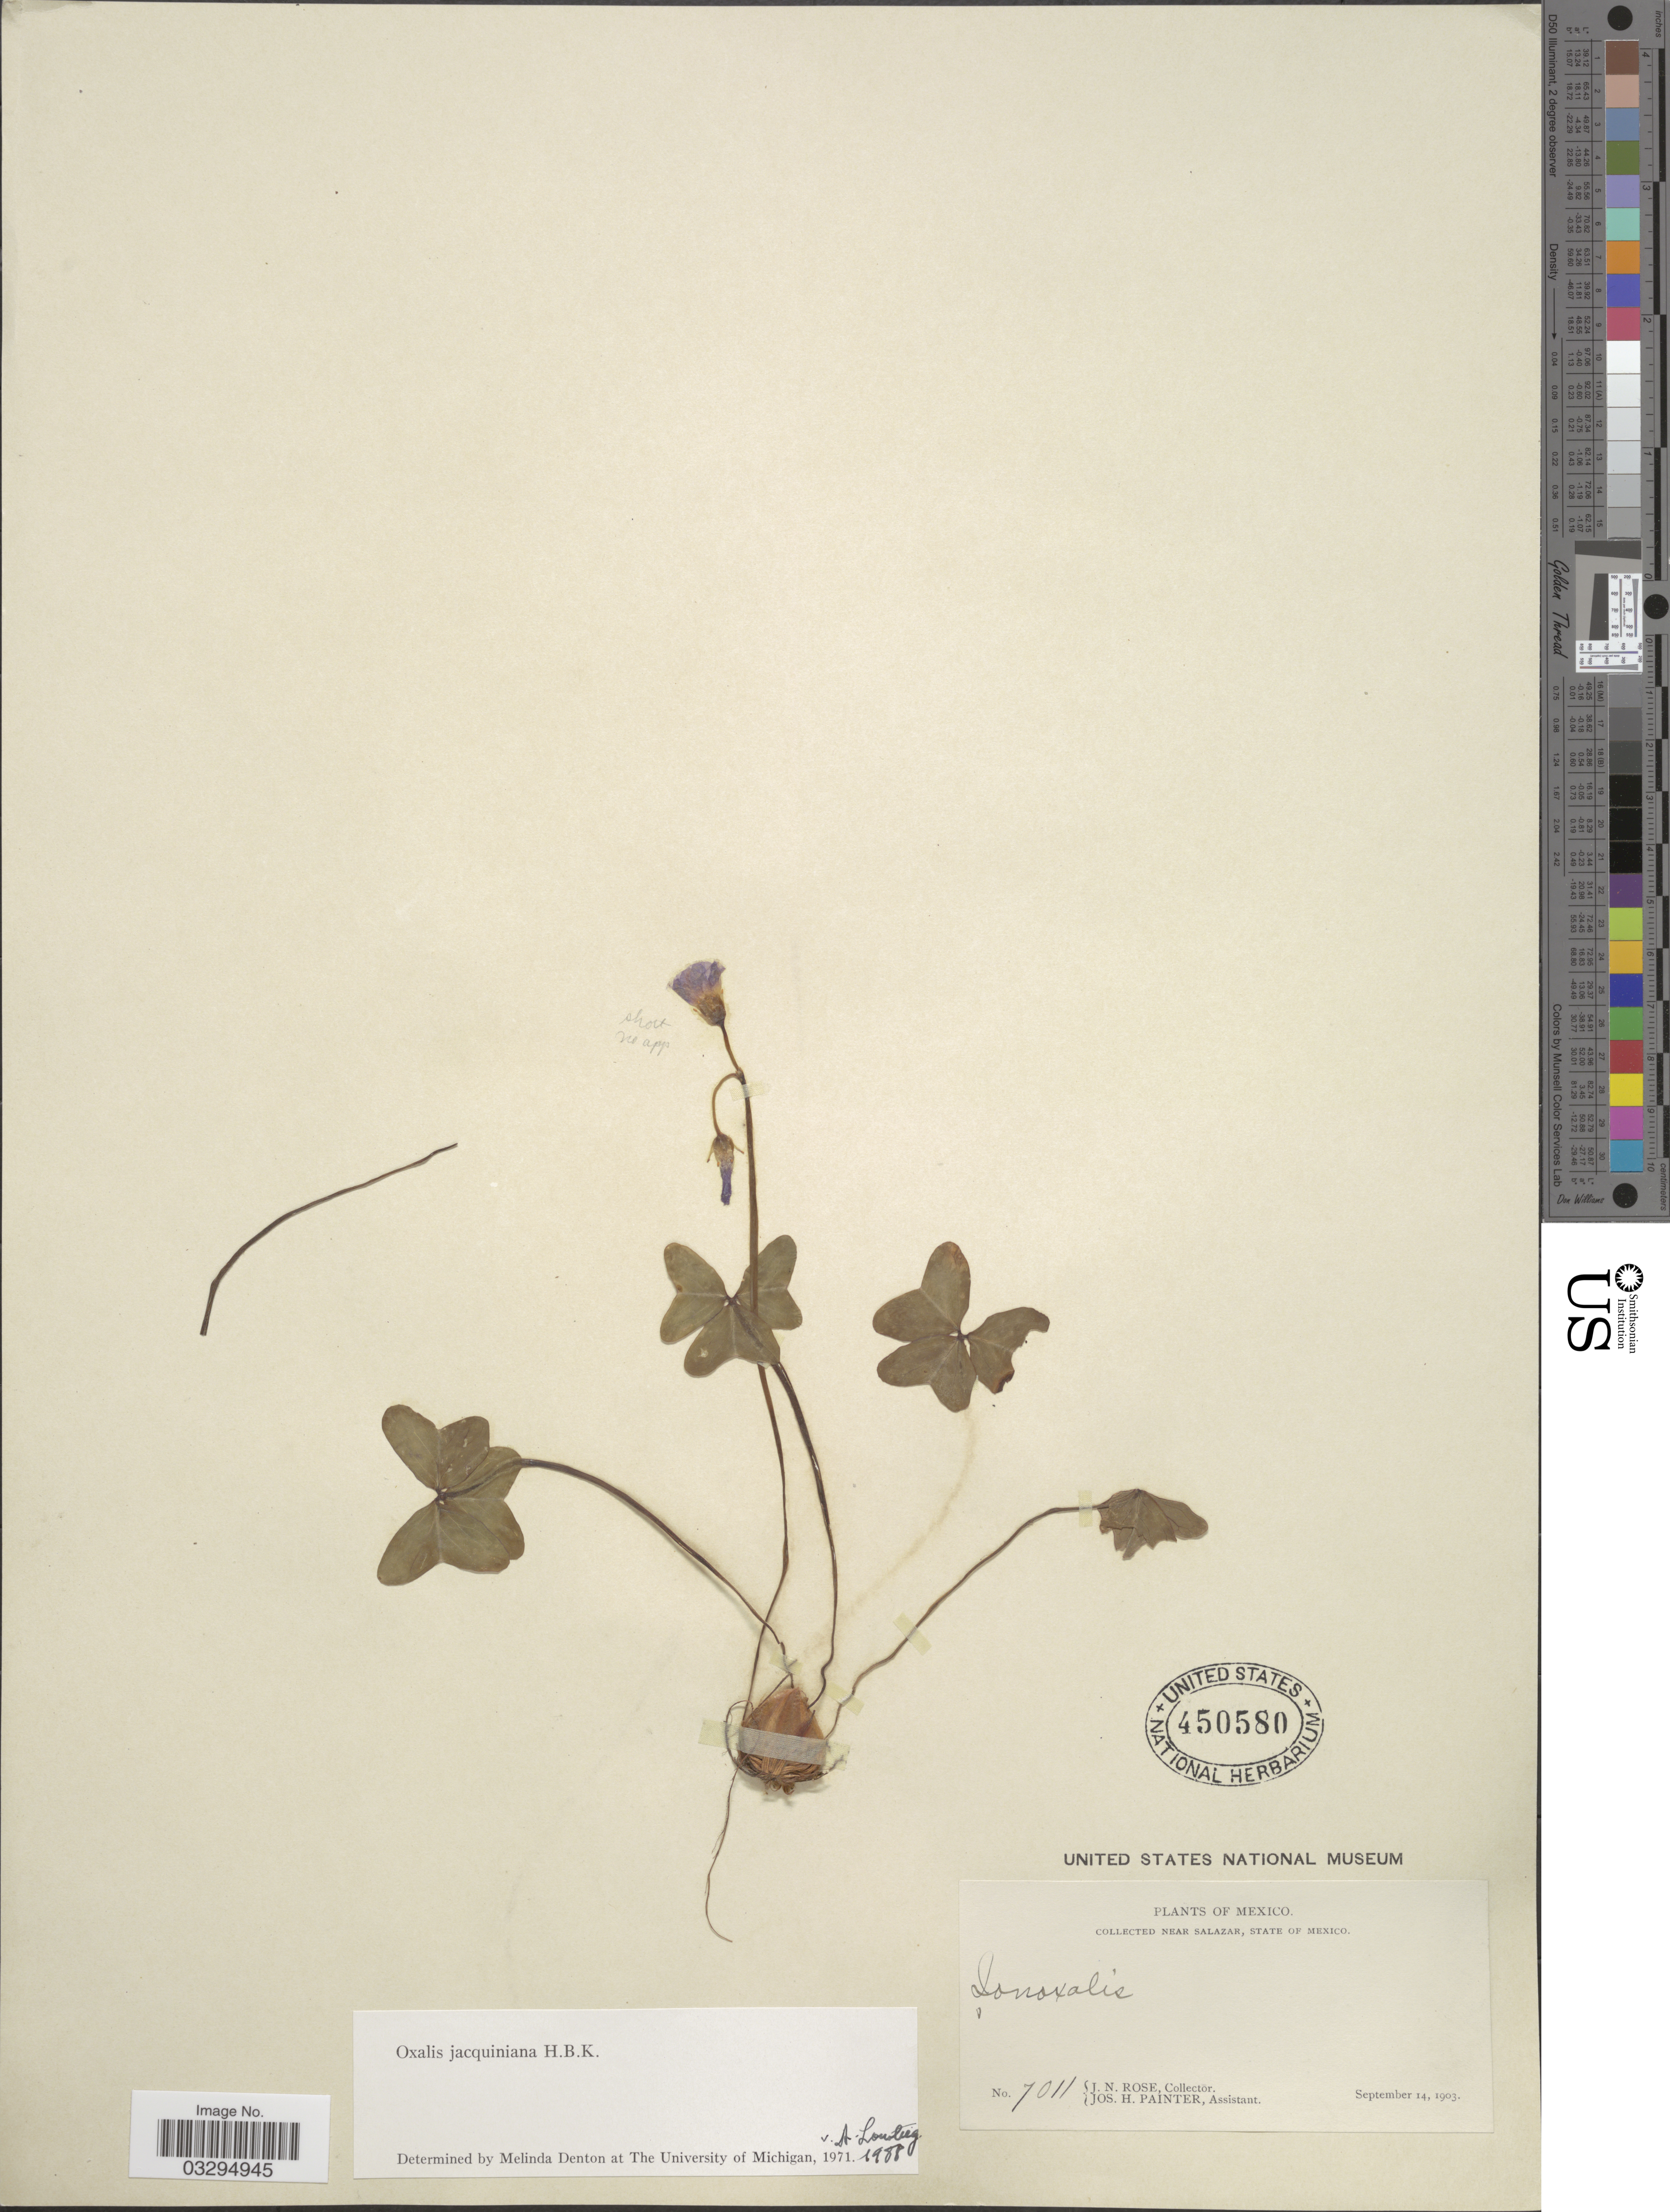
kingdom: Plantae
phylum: Tracheophyta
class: Magnoliopsida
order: Oxalidales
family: Oxalidaceae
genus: Oxalis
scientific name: Oxalis jacquiniana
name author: Kunth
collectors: J. N. Rose & J. H. Painter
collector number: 7011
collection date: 1903-09-14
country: Mexico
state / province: México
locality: Near Salazar.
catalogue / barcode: US 450580